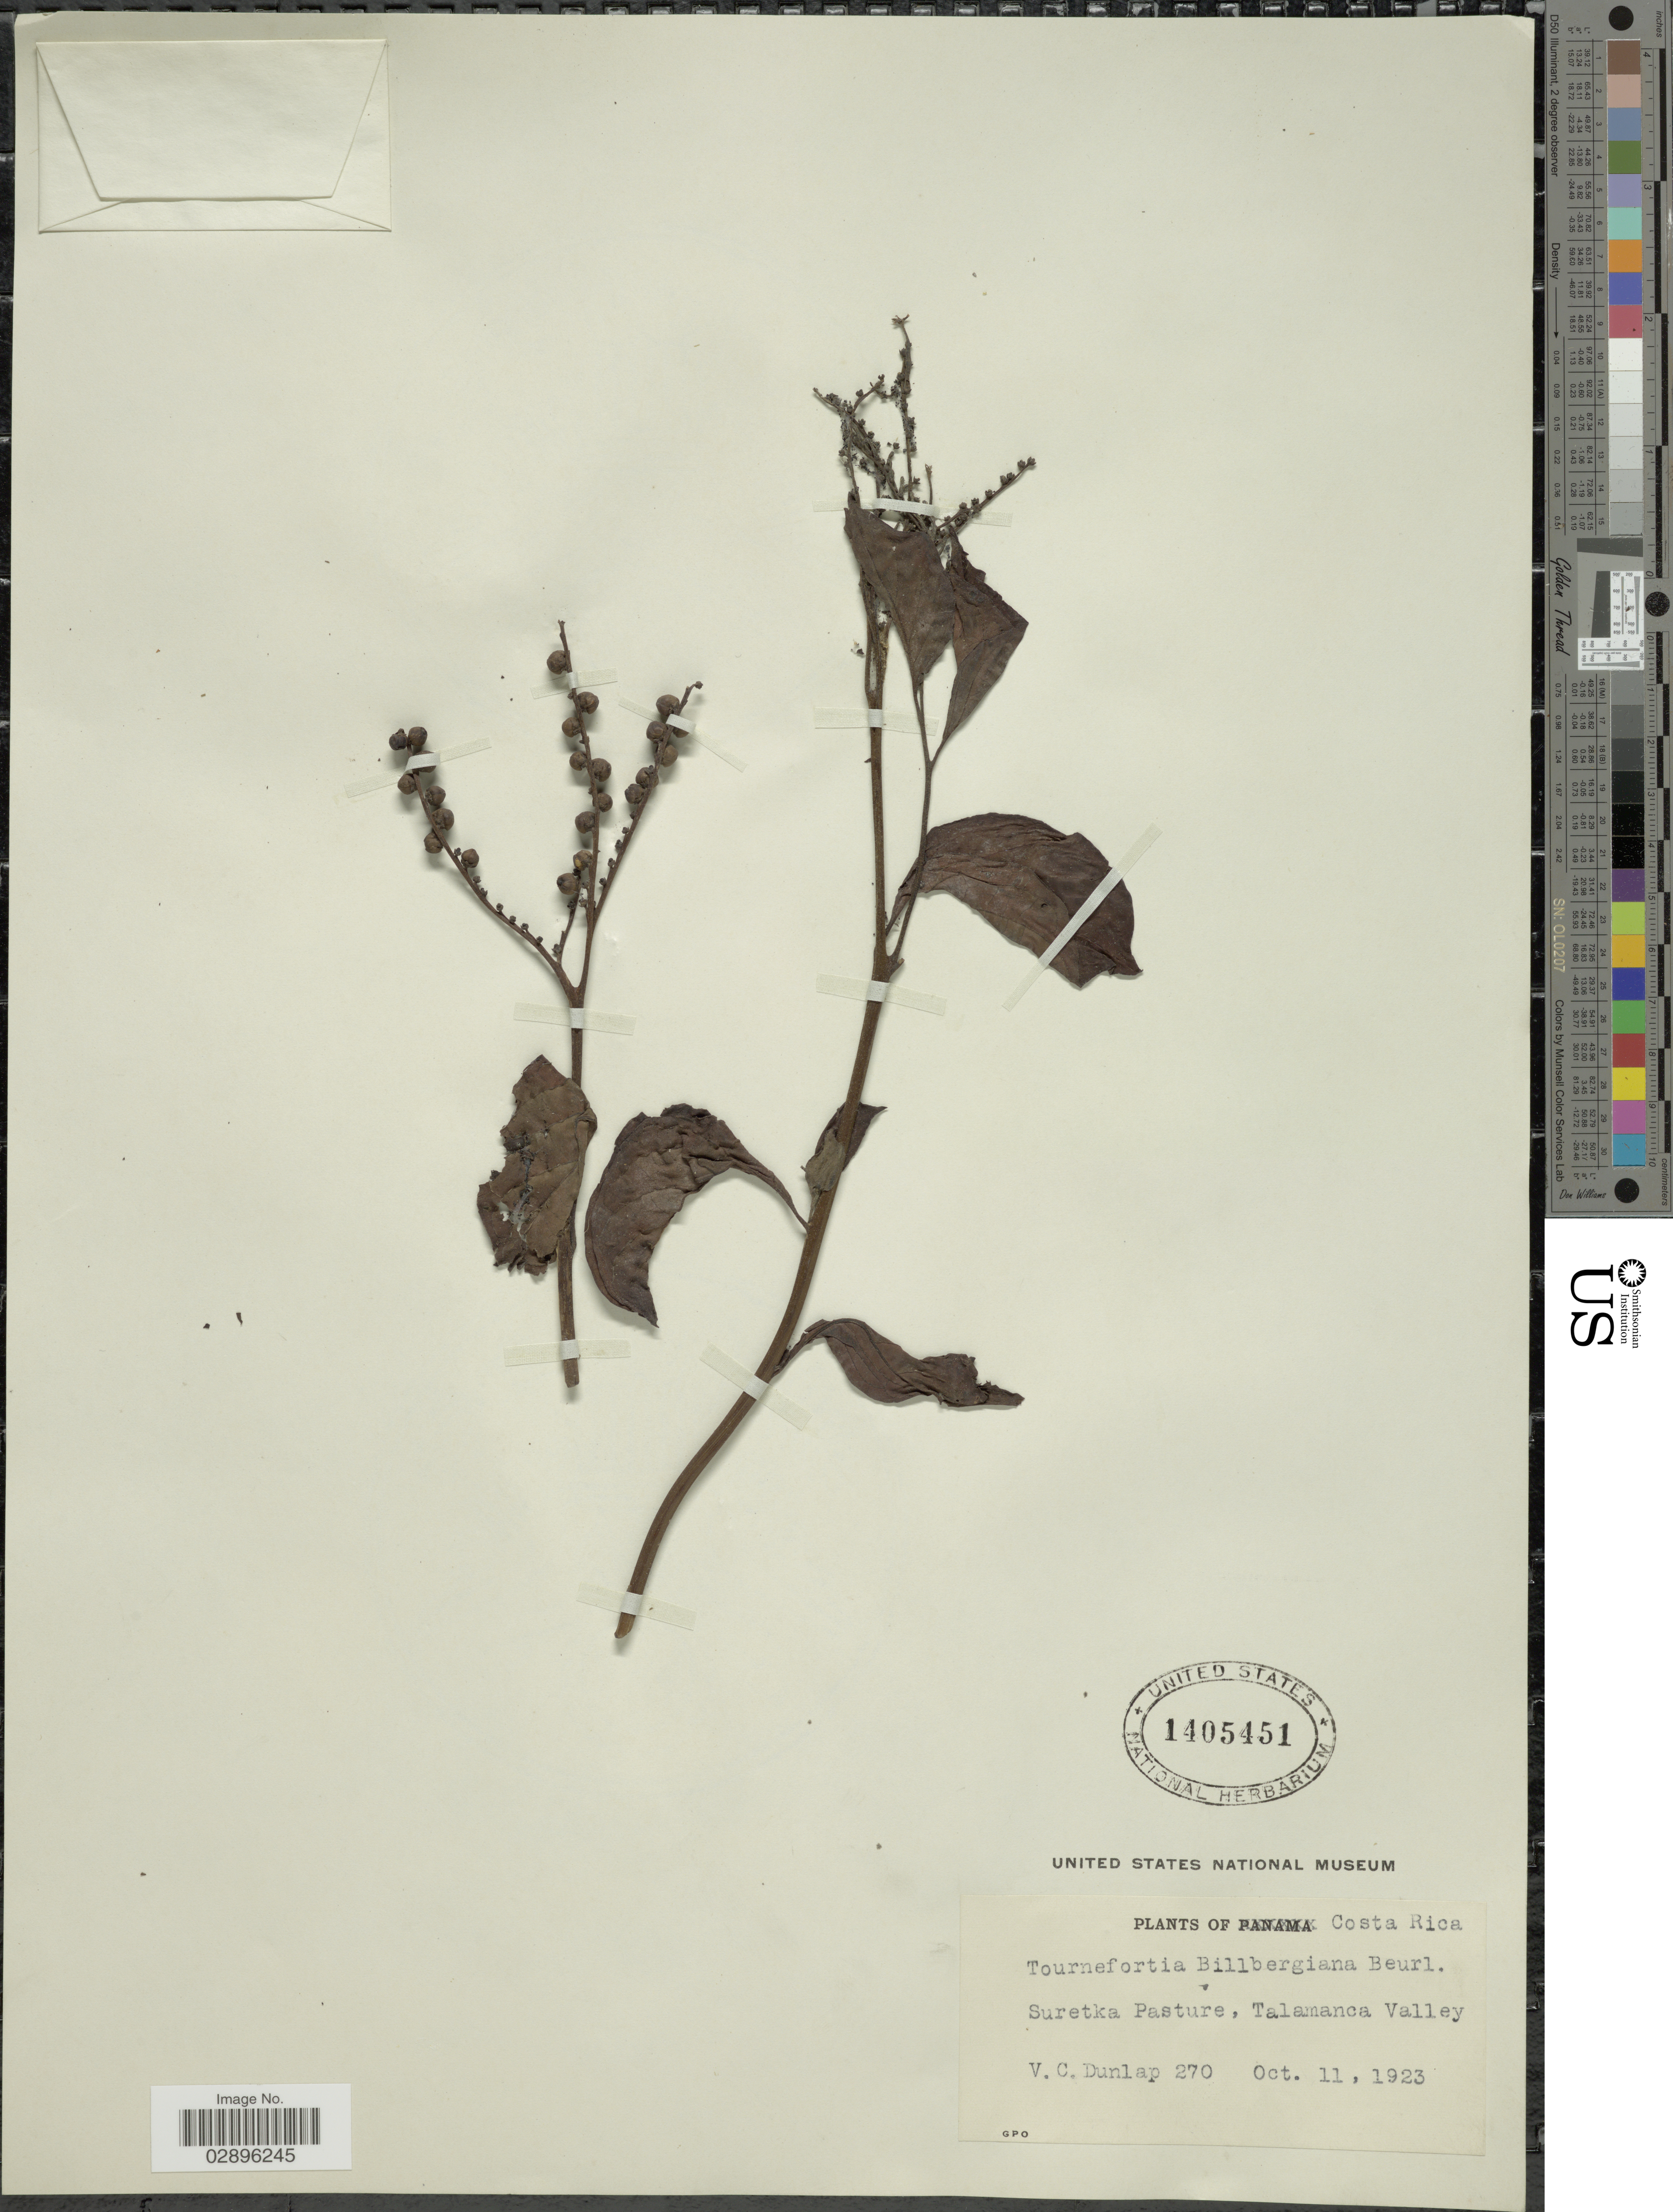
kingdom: Plantae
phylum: Tracheophyta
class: Magnoliopsida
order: Boraginales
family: Heliotropiaceae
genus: Tournefortia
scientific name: Tournefortia angustiflora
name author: Ruiz & Pav.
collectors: V. C. Dunlap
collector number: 270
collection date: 1923-10-11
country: Costa Rica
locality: Suretka Pasture, Talamanca Valley.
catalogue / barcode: US 1405451